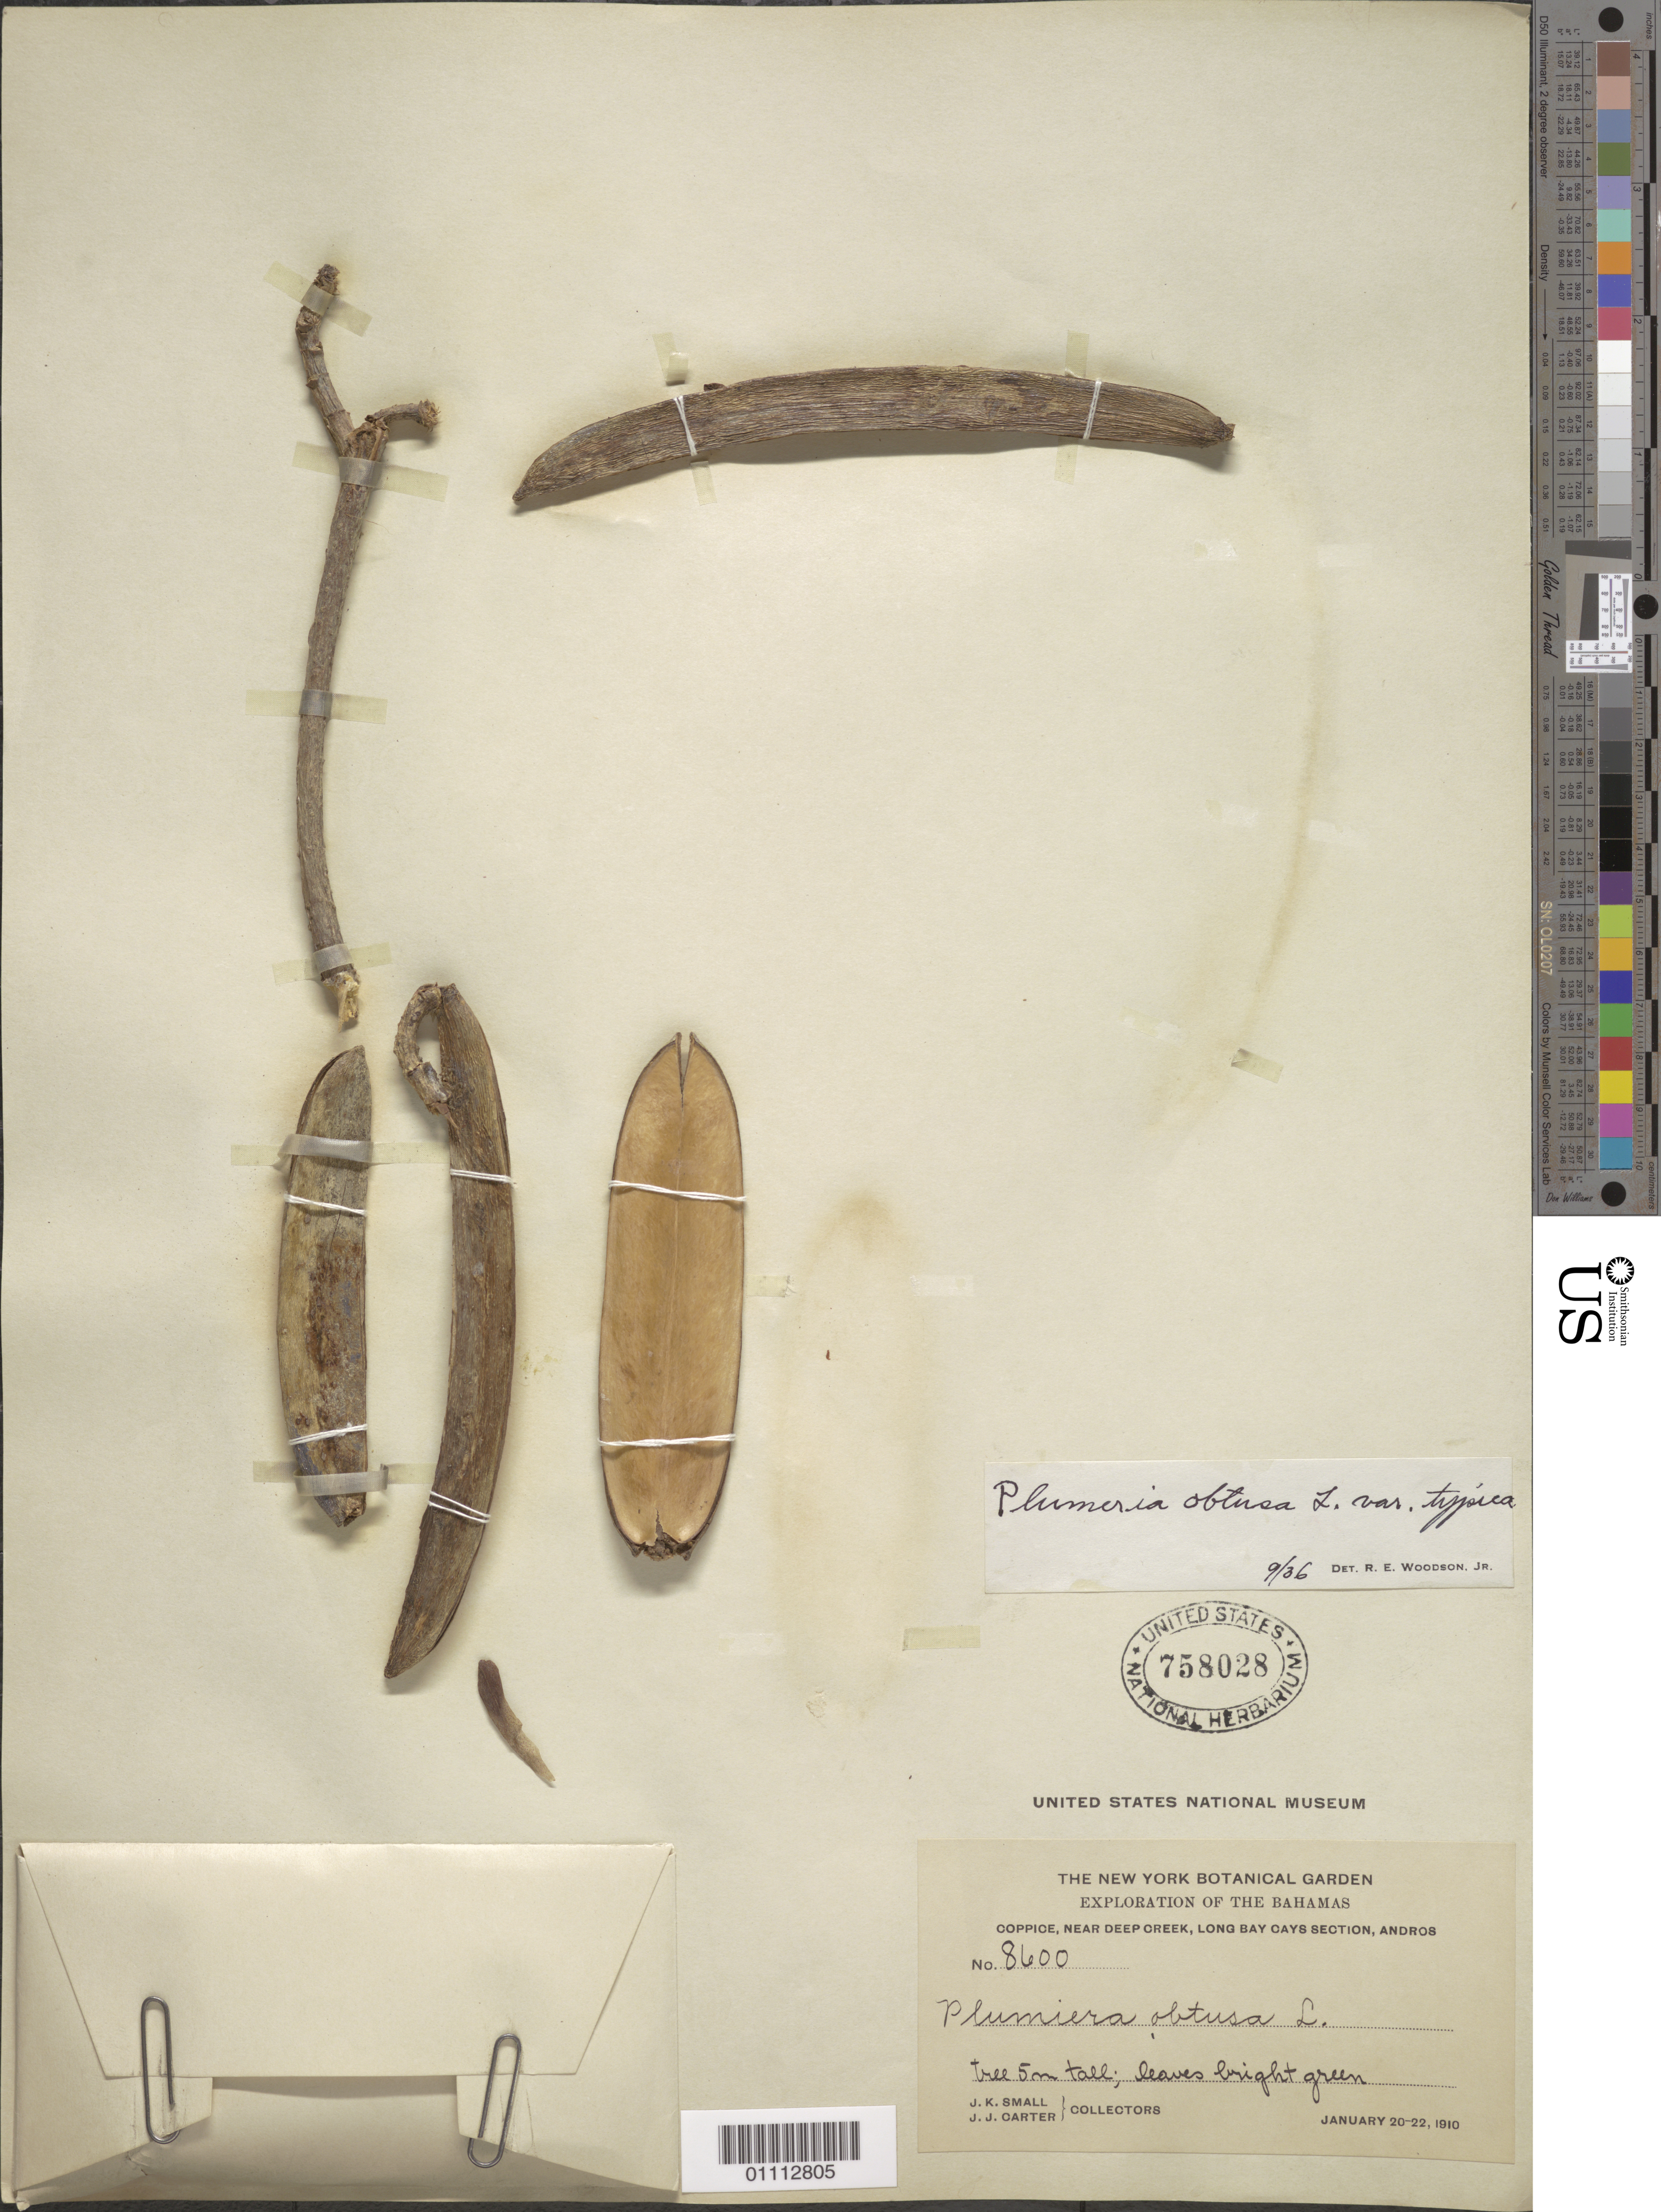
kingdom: Plantae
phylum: Tracheophyta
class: Magnoliopsida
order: Gentianales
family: Apocynaceae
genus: Plumeria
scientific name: Plumeria obtusa var. typica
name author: Woodson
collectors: J. K. Small & J. J. Carter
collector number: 8600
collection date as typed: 20 Jan 1910 to 22 Jan 1910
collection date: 1910-01-20/1910-01-22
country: Bahamas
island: Andros I.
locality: Coppice, near Deep Creek, Long Bay Cays section.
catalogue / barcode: US 758028